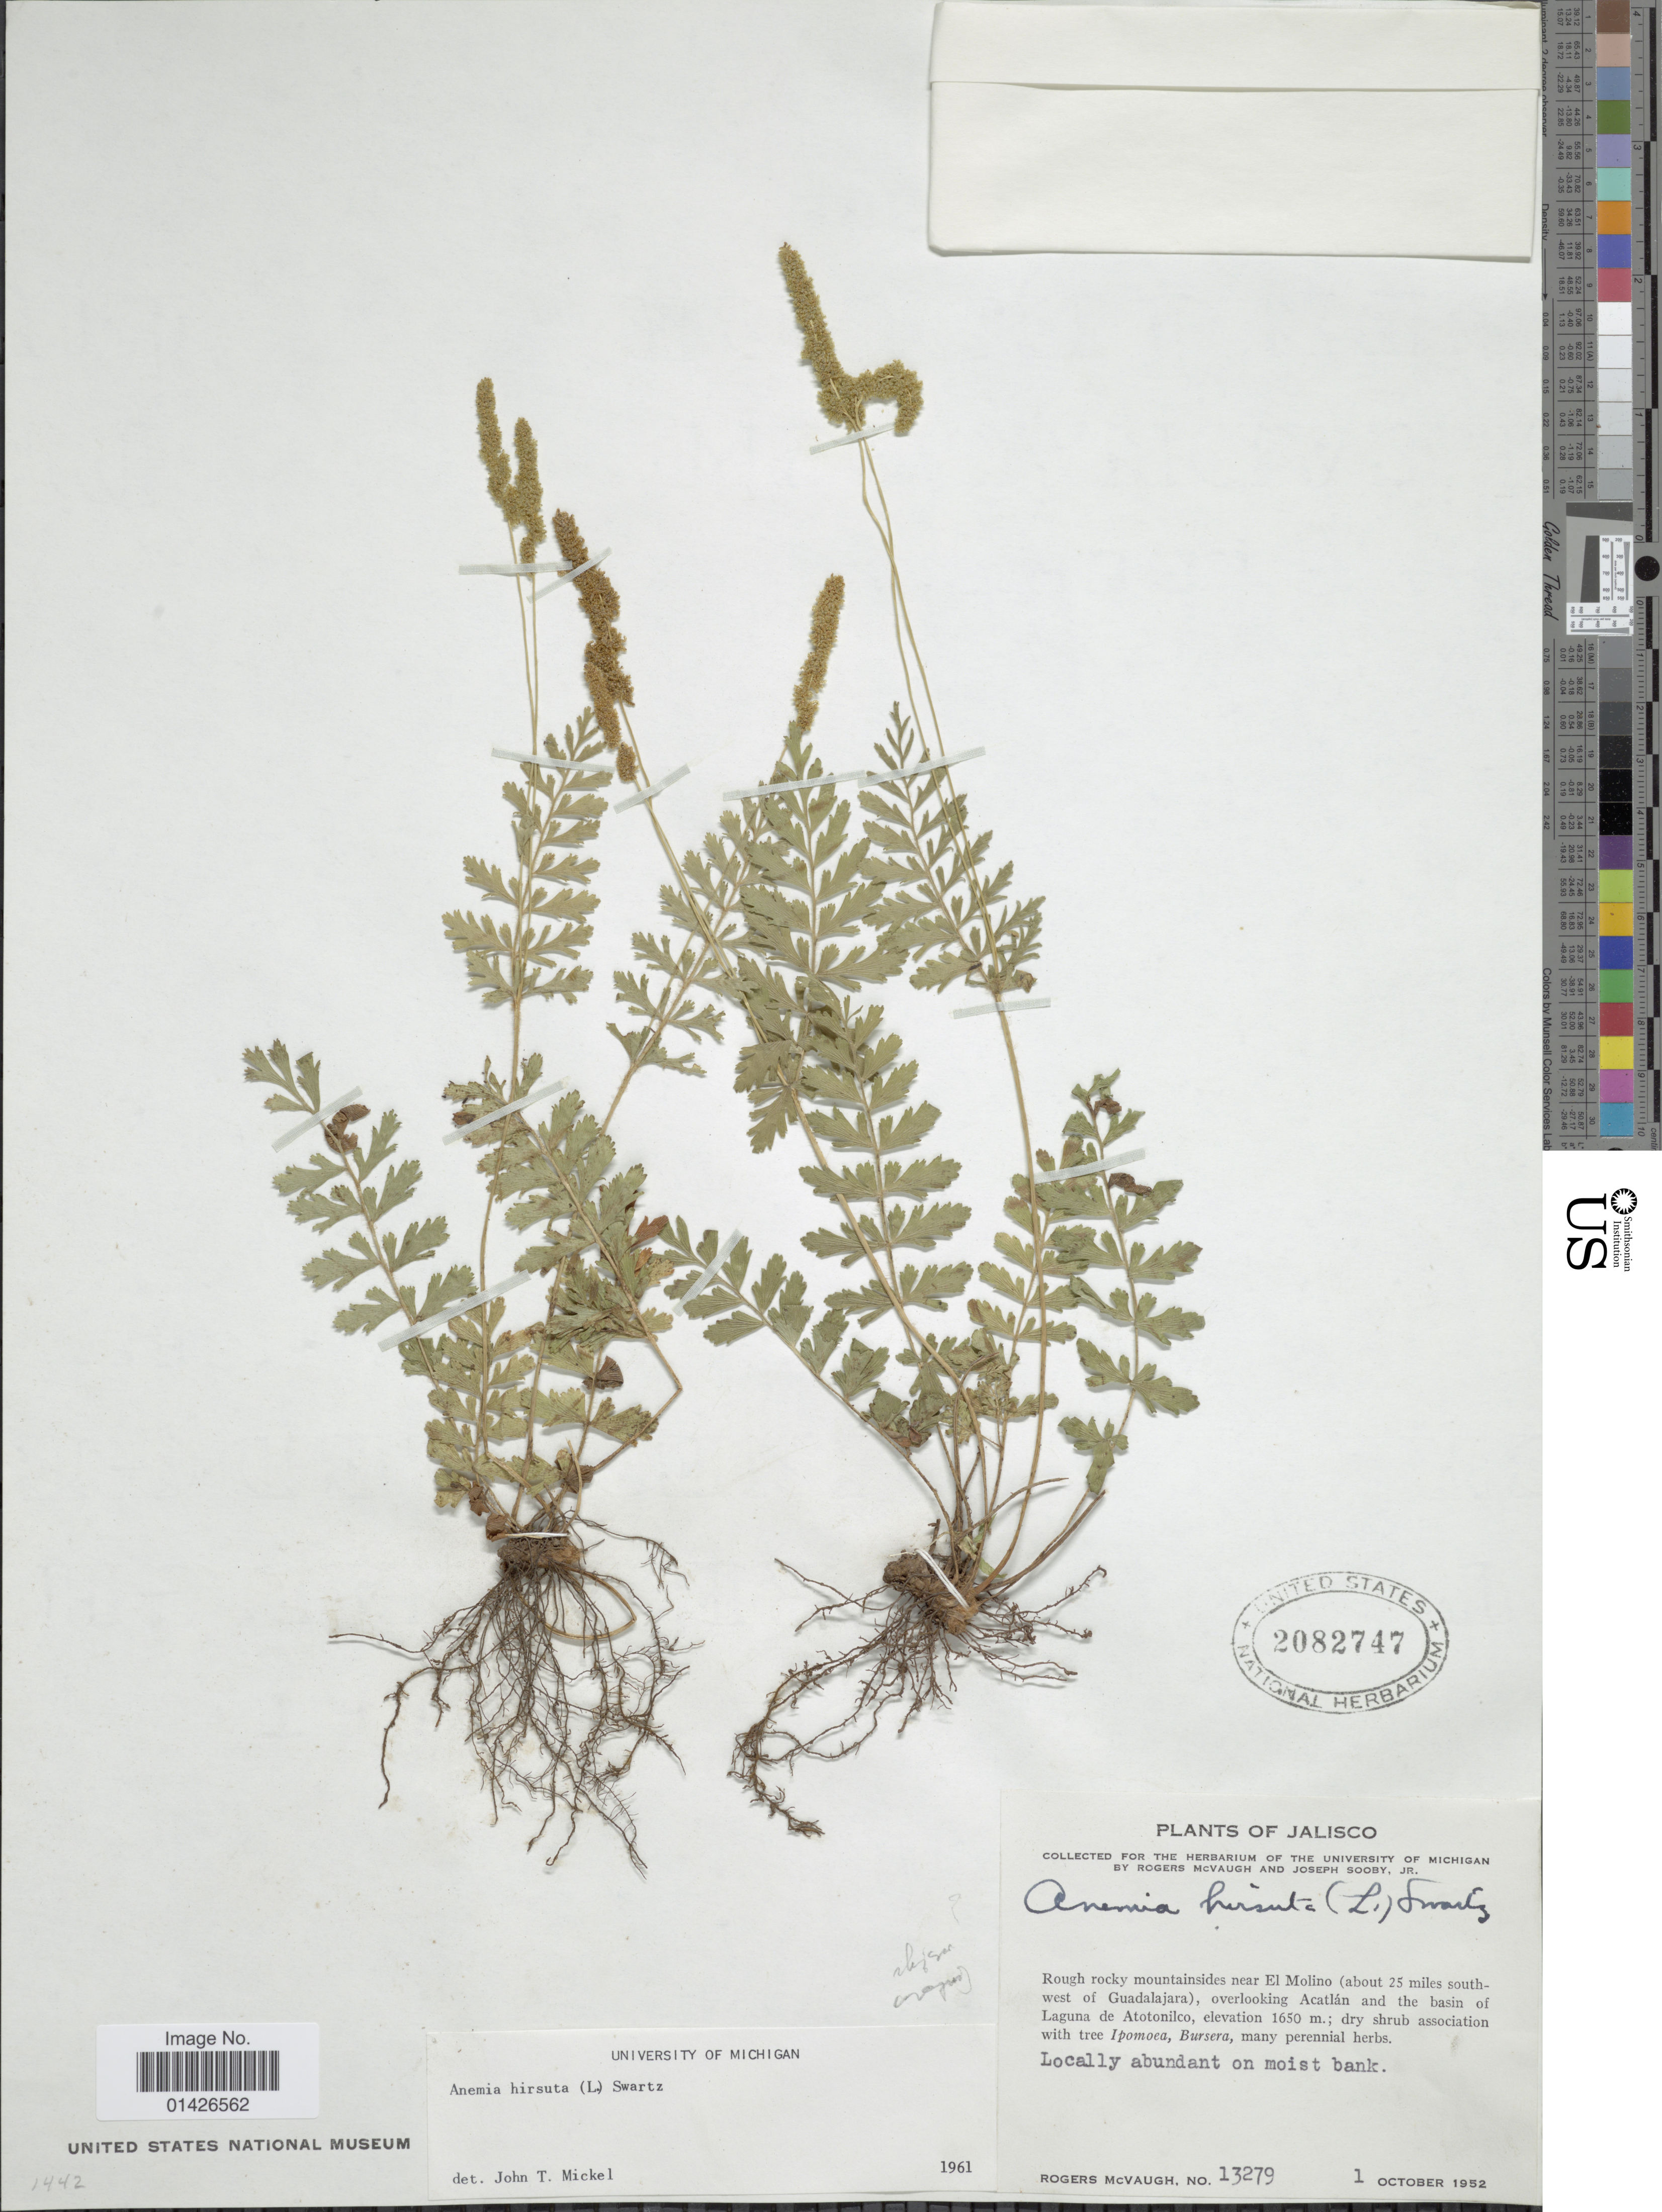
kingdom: Plantae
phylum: Tracheophyta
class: Polypodiopsida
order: Schizaeales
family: Anemiaceae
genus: Anemia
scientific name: Anemia hirsuta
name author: (L.) Sw.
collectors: R. McVaugh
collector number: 13279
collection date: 1952-10-01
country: Mexico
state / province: Jalisco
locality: Rough rocky mountainsides near El Molino (about 25 miles south west of Guadalajara), overlooking Acatlán and the basin of Laguna de Atotonilco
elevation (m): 1650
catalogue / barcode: US 2082747